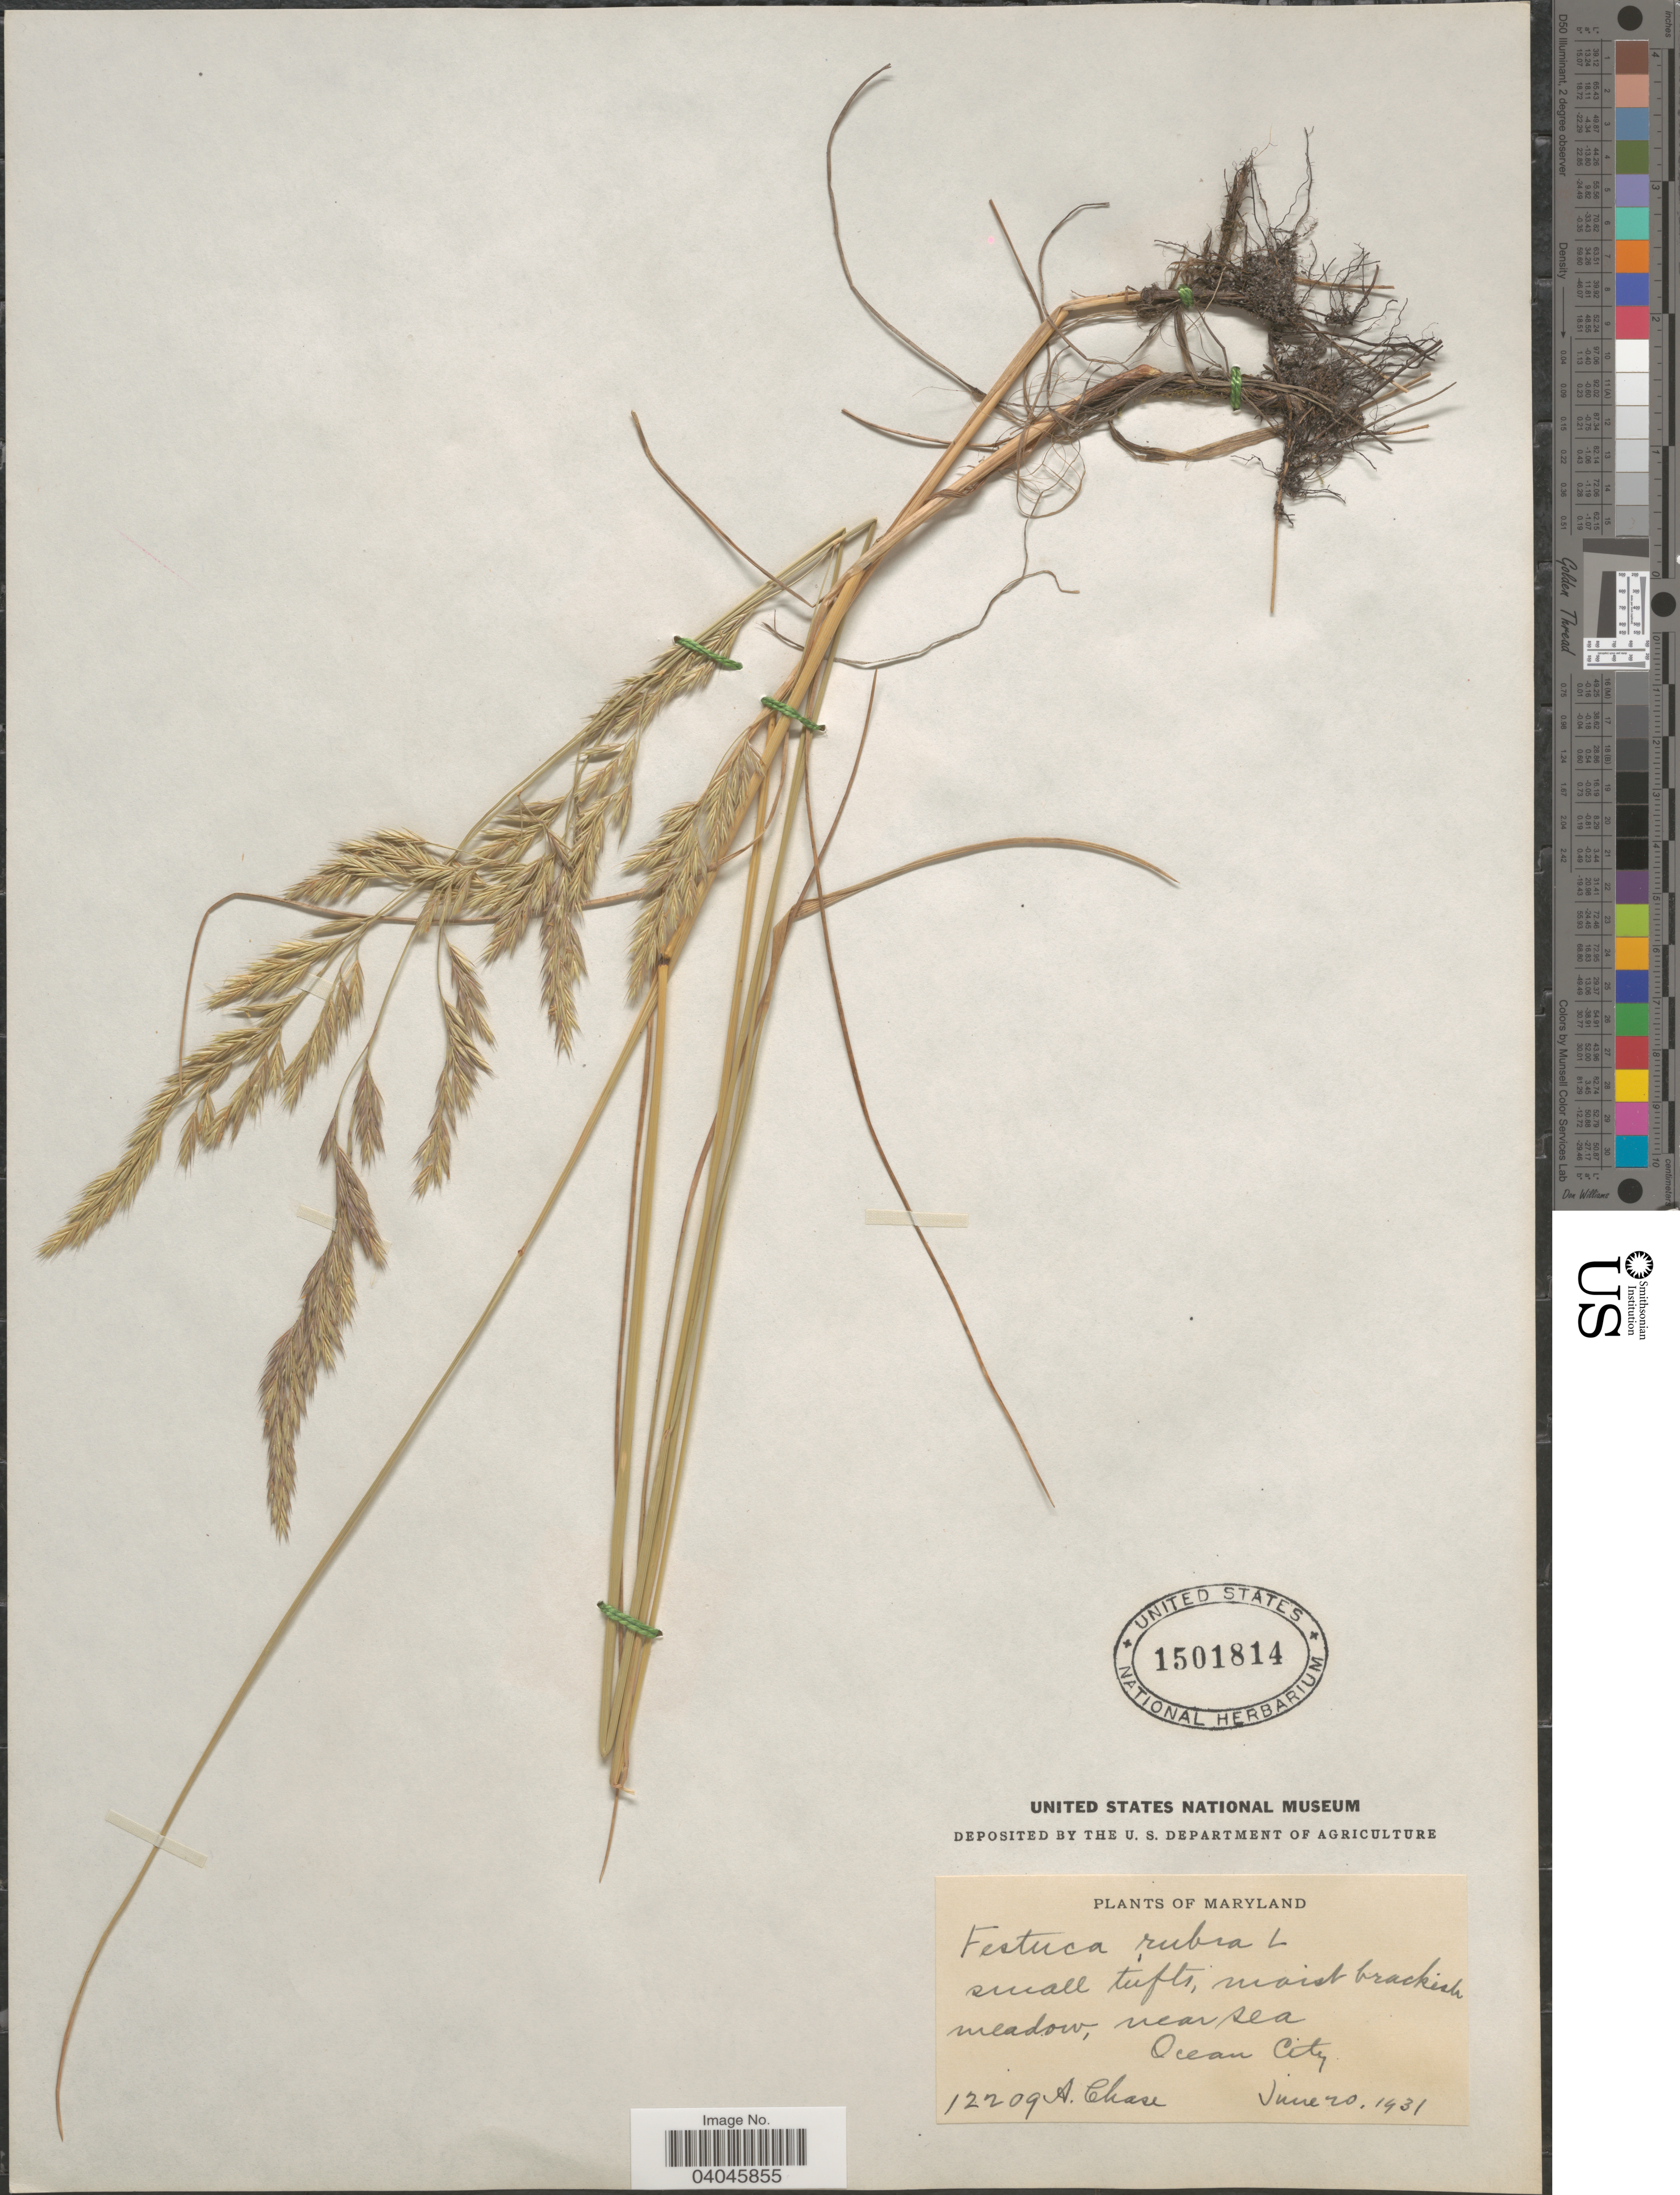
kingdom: Plantae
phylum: Tracheophyta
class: Liliopsida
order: Poales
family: Poaceae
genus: Festuca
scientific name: Festuca rubra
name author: L.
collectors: A. Chase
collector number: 12209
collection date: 1931-06-20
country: United States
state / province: Maryland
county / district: Worcester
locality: Small tufts, moist brackish meadow, near sea Ocean City.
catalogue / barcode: US 1501814